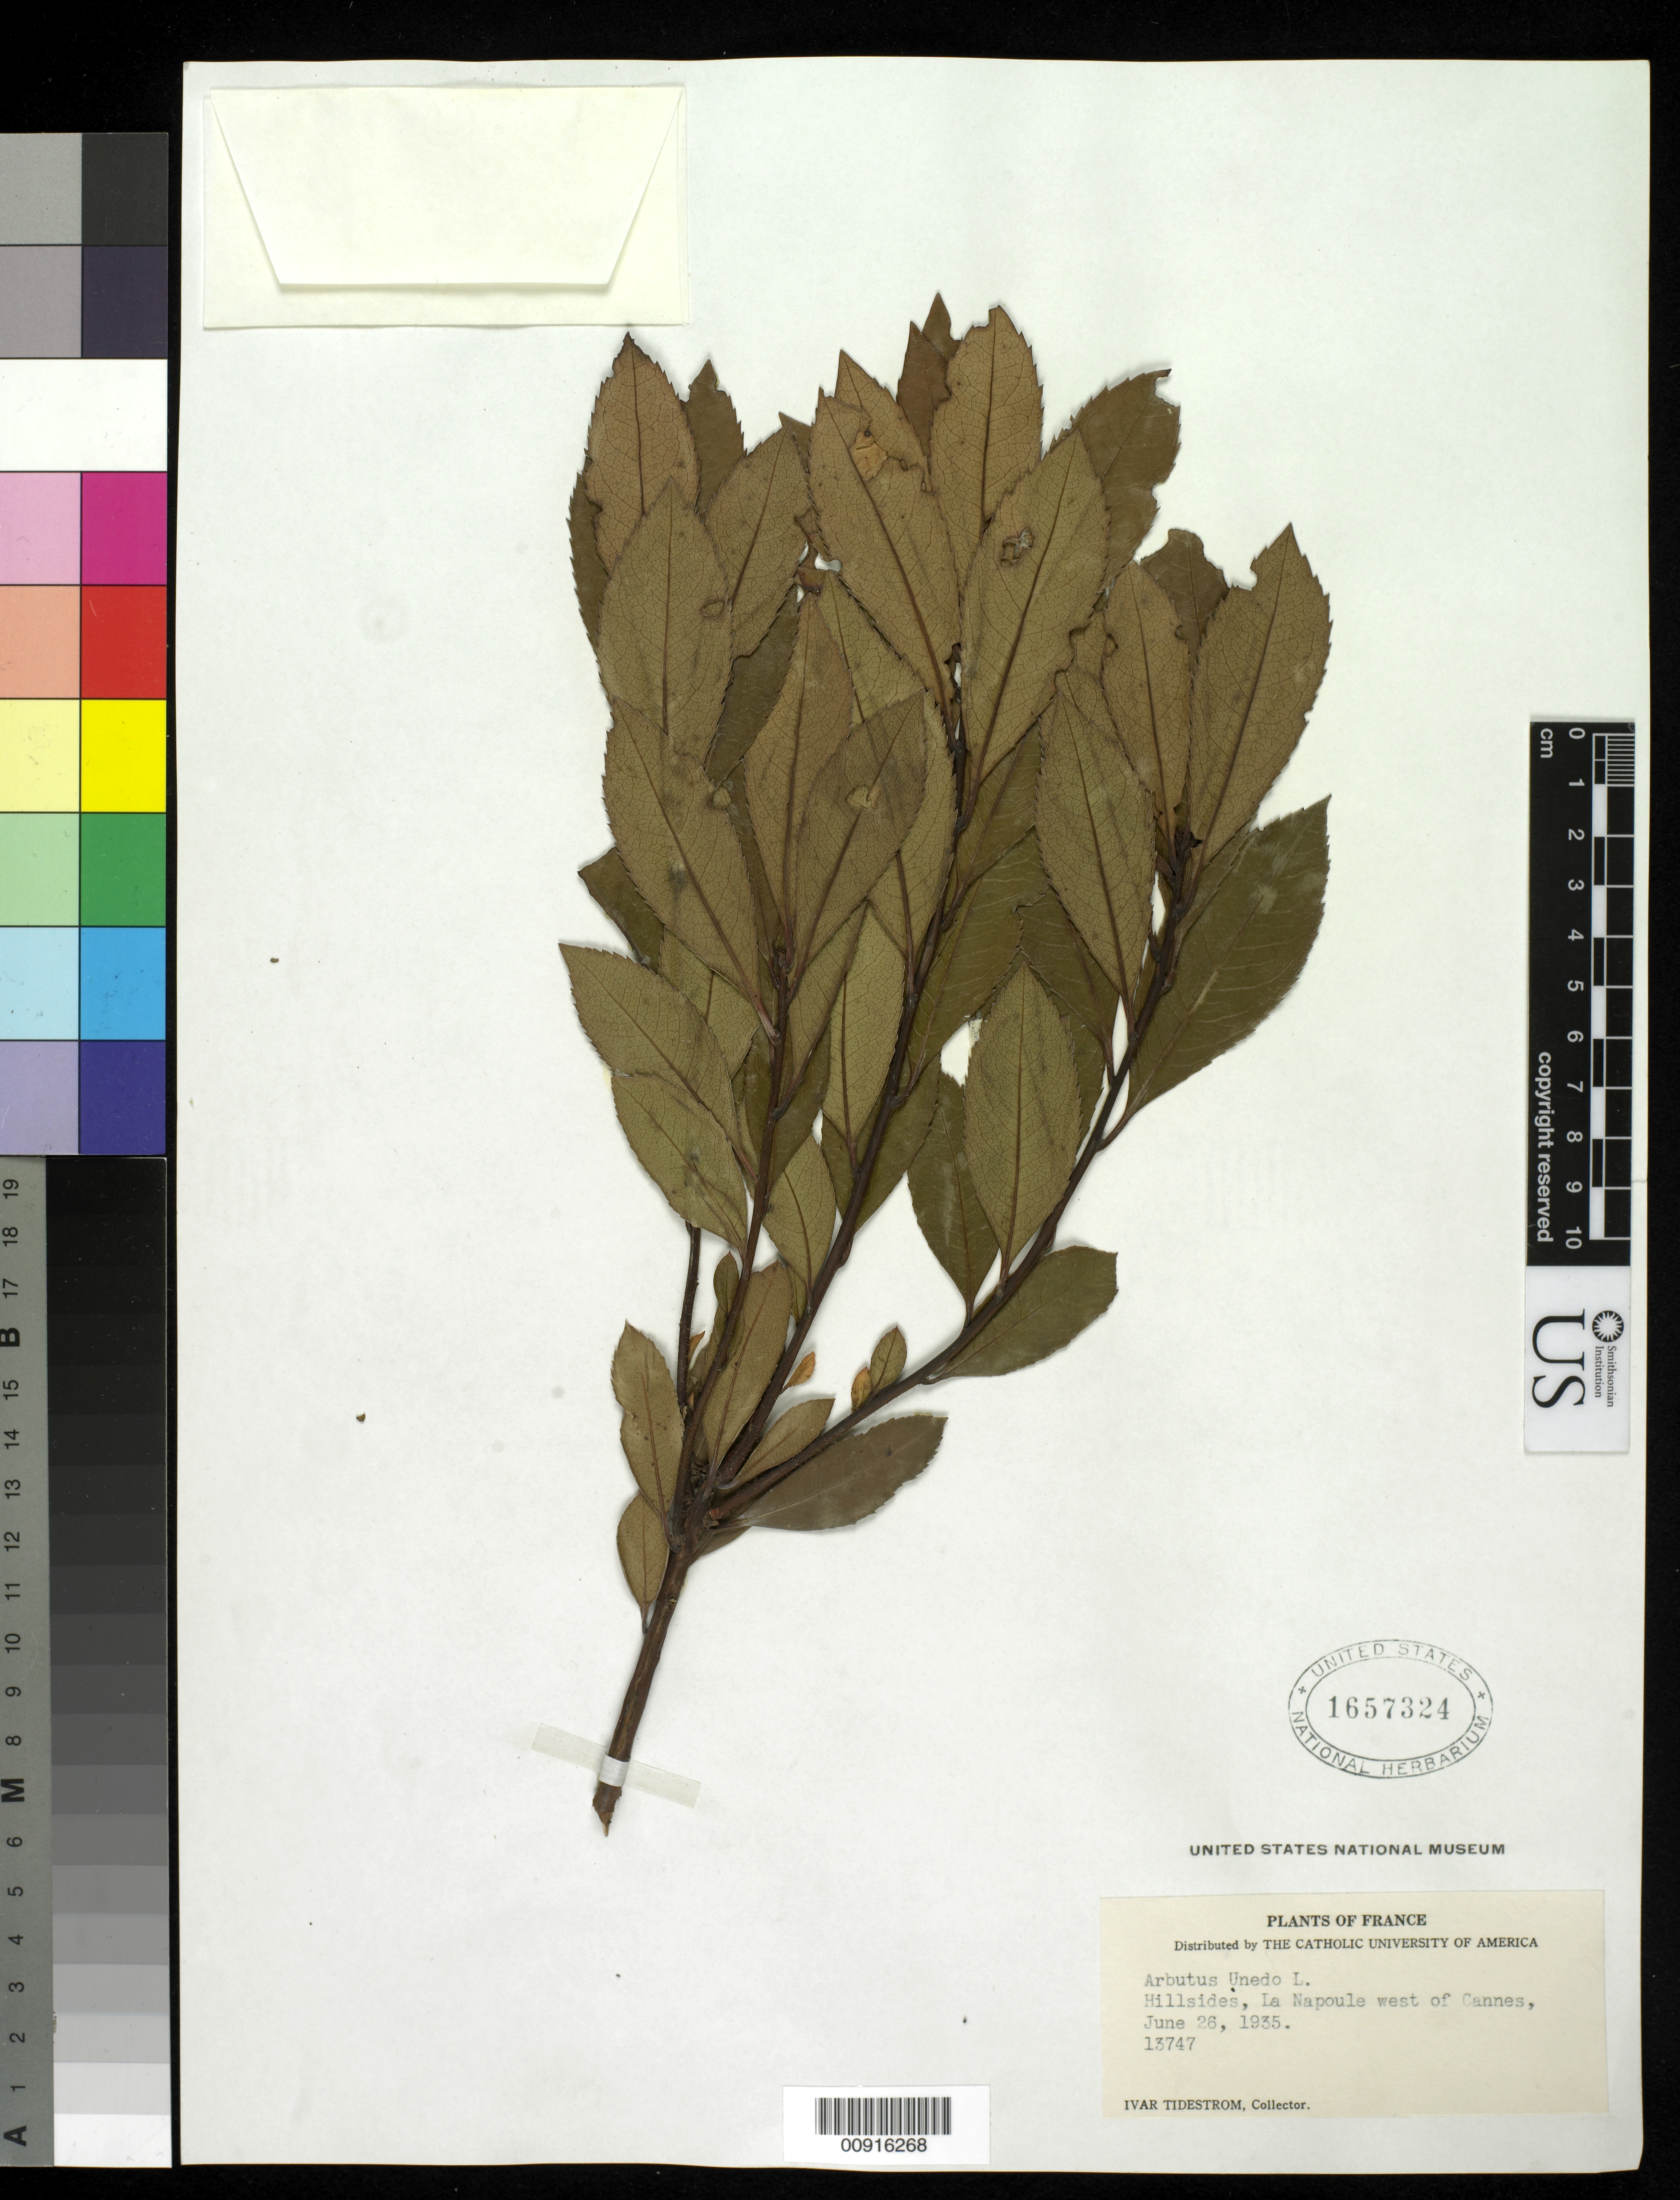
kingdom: Plantae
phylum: Tracheophyta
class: Magnoliopsida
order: Ericales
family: Ericaceae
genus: Arbutus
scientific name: Arbutus unedo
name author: L.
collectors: I. F. Tidestrom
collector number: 13747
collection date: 1935-06-26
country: France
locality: Hillsides, La Napoule west of Cannes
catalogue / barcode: US 1657324